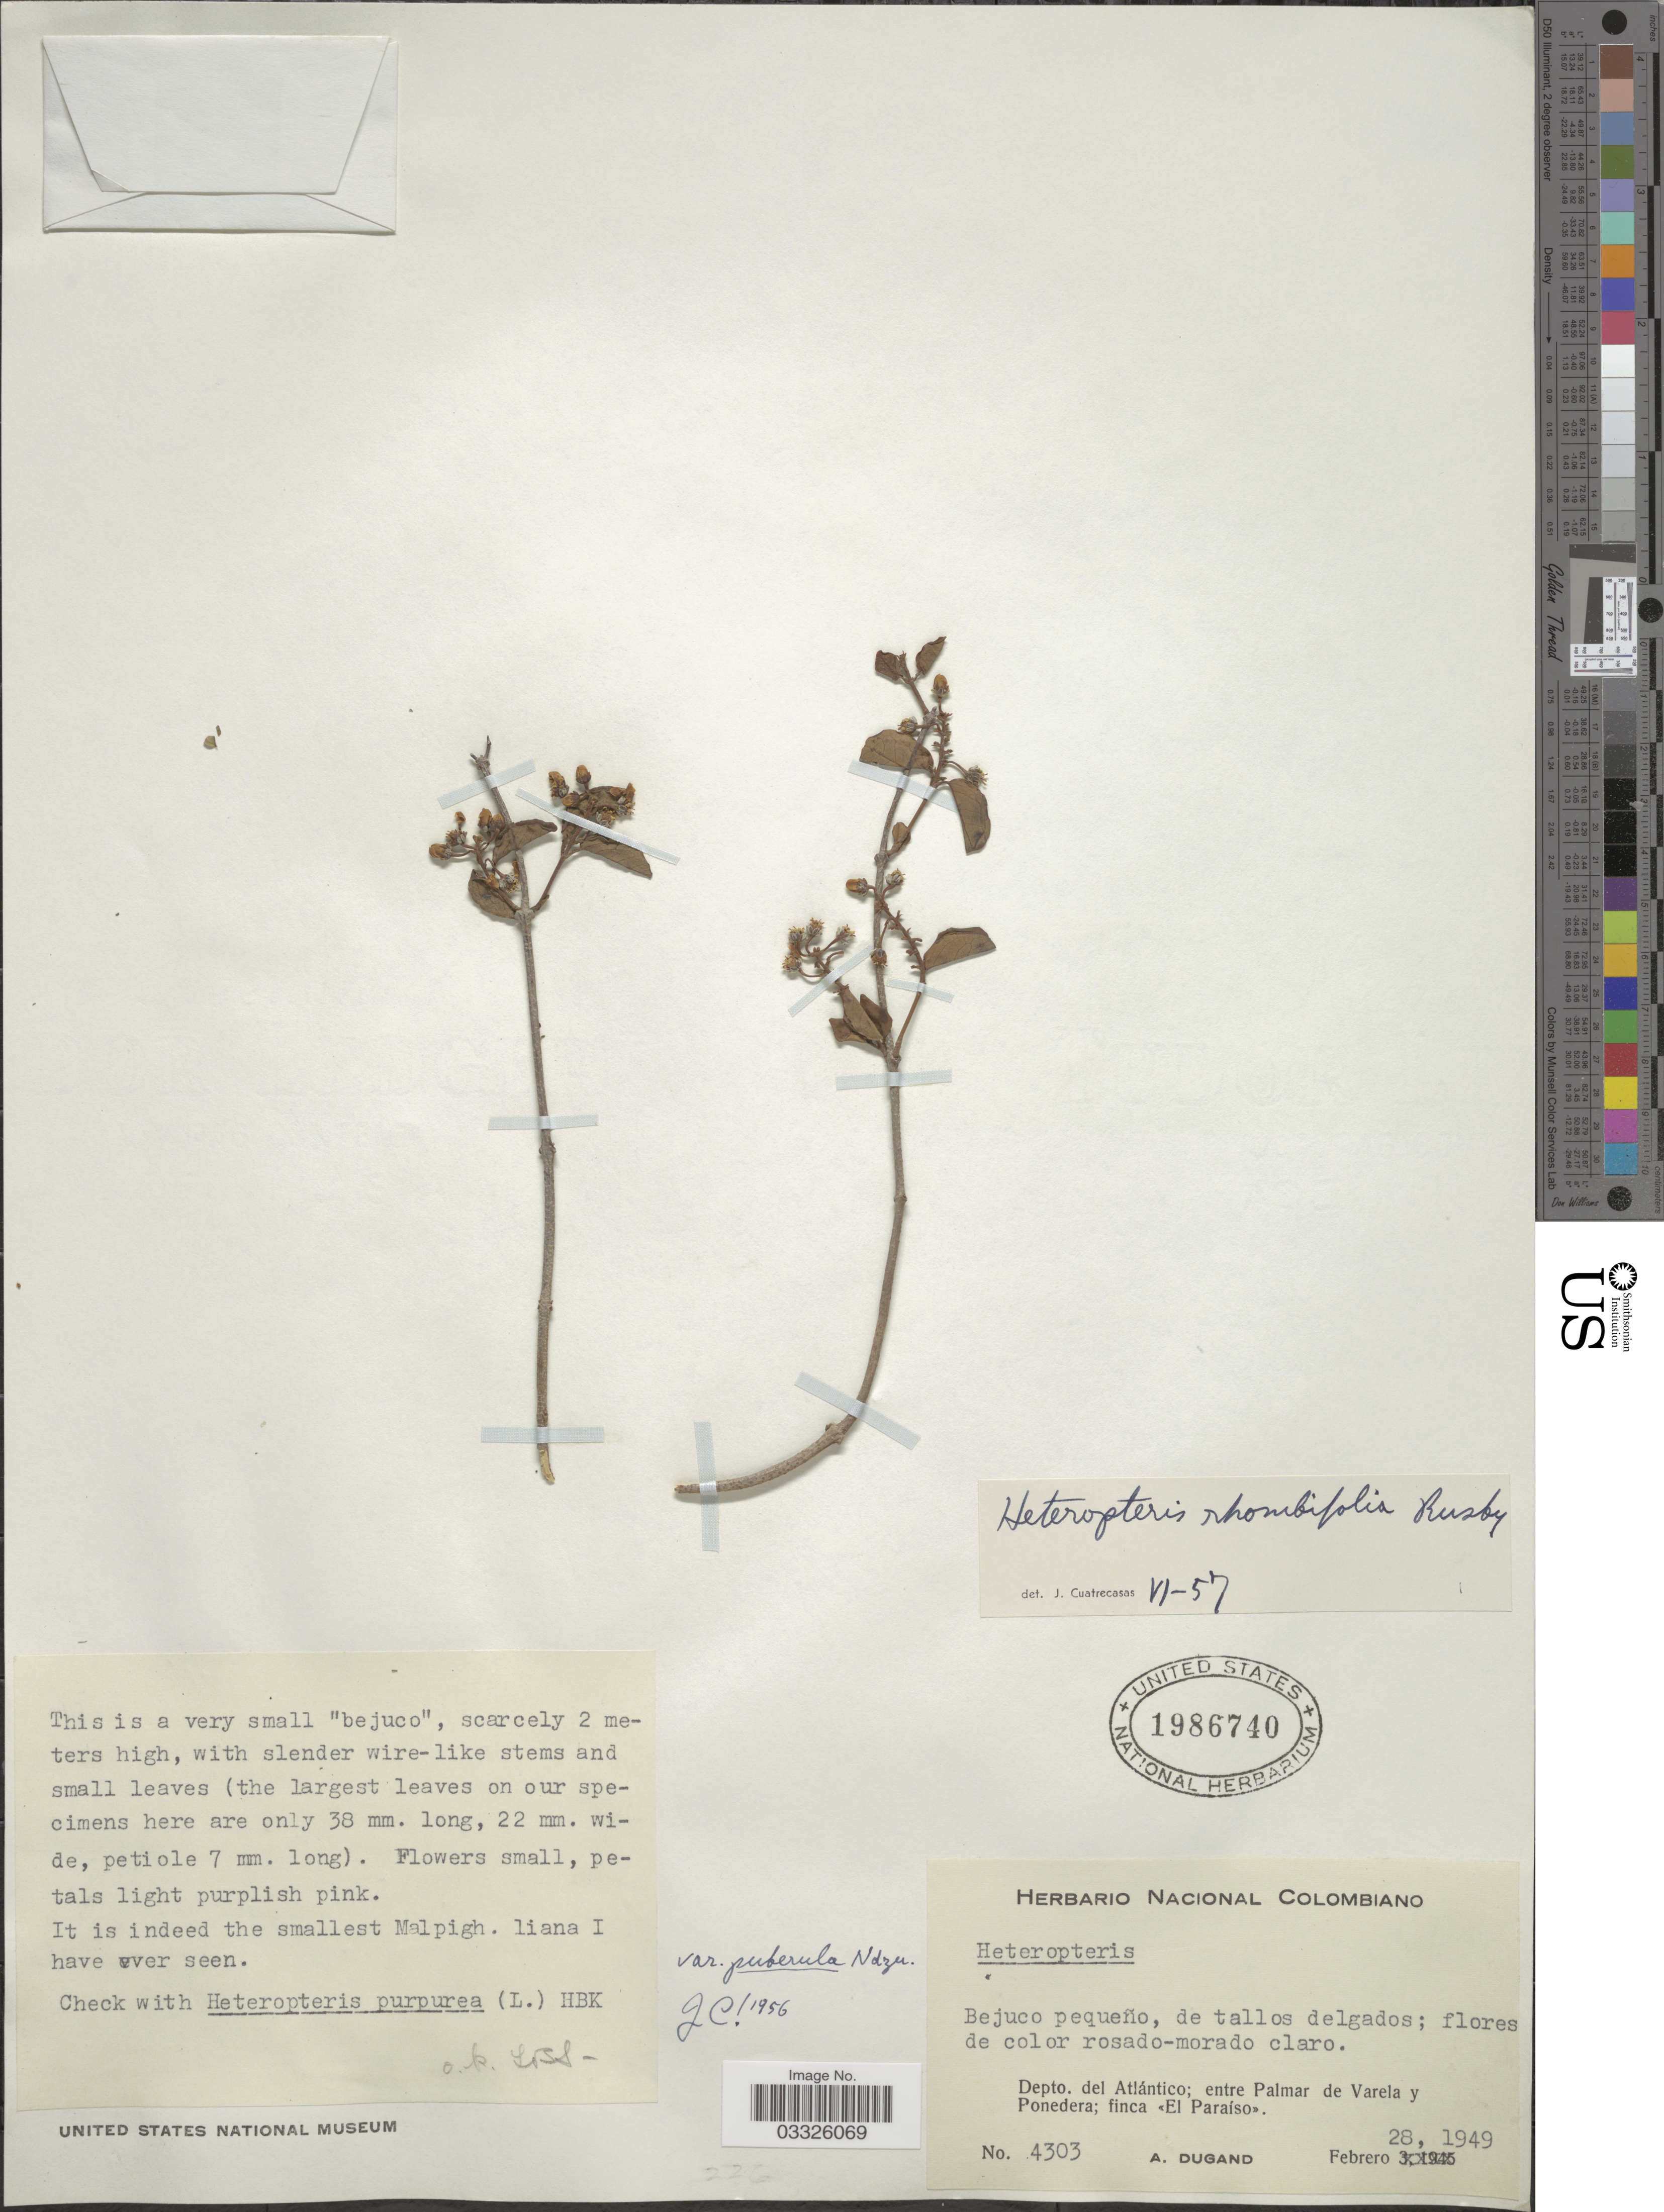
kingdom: Plantae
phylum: Tracheophyta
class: Magnoliopsida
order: Malpighiales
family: Malpighiaceae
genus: Heteropterys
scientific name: Heteropterys prunifolia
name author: (Kunth) W.R. Anderson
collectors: A. Dugand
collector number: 4303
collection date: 1949-02-28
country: Colombia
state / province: Atlántico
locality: Depto. del Atlántico; entre Palmar de Varela y Ponedera; finca «El Paraíso».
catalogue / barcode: US 1986740